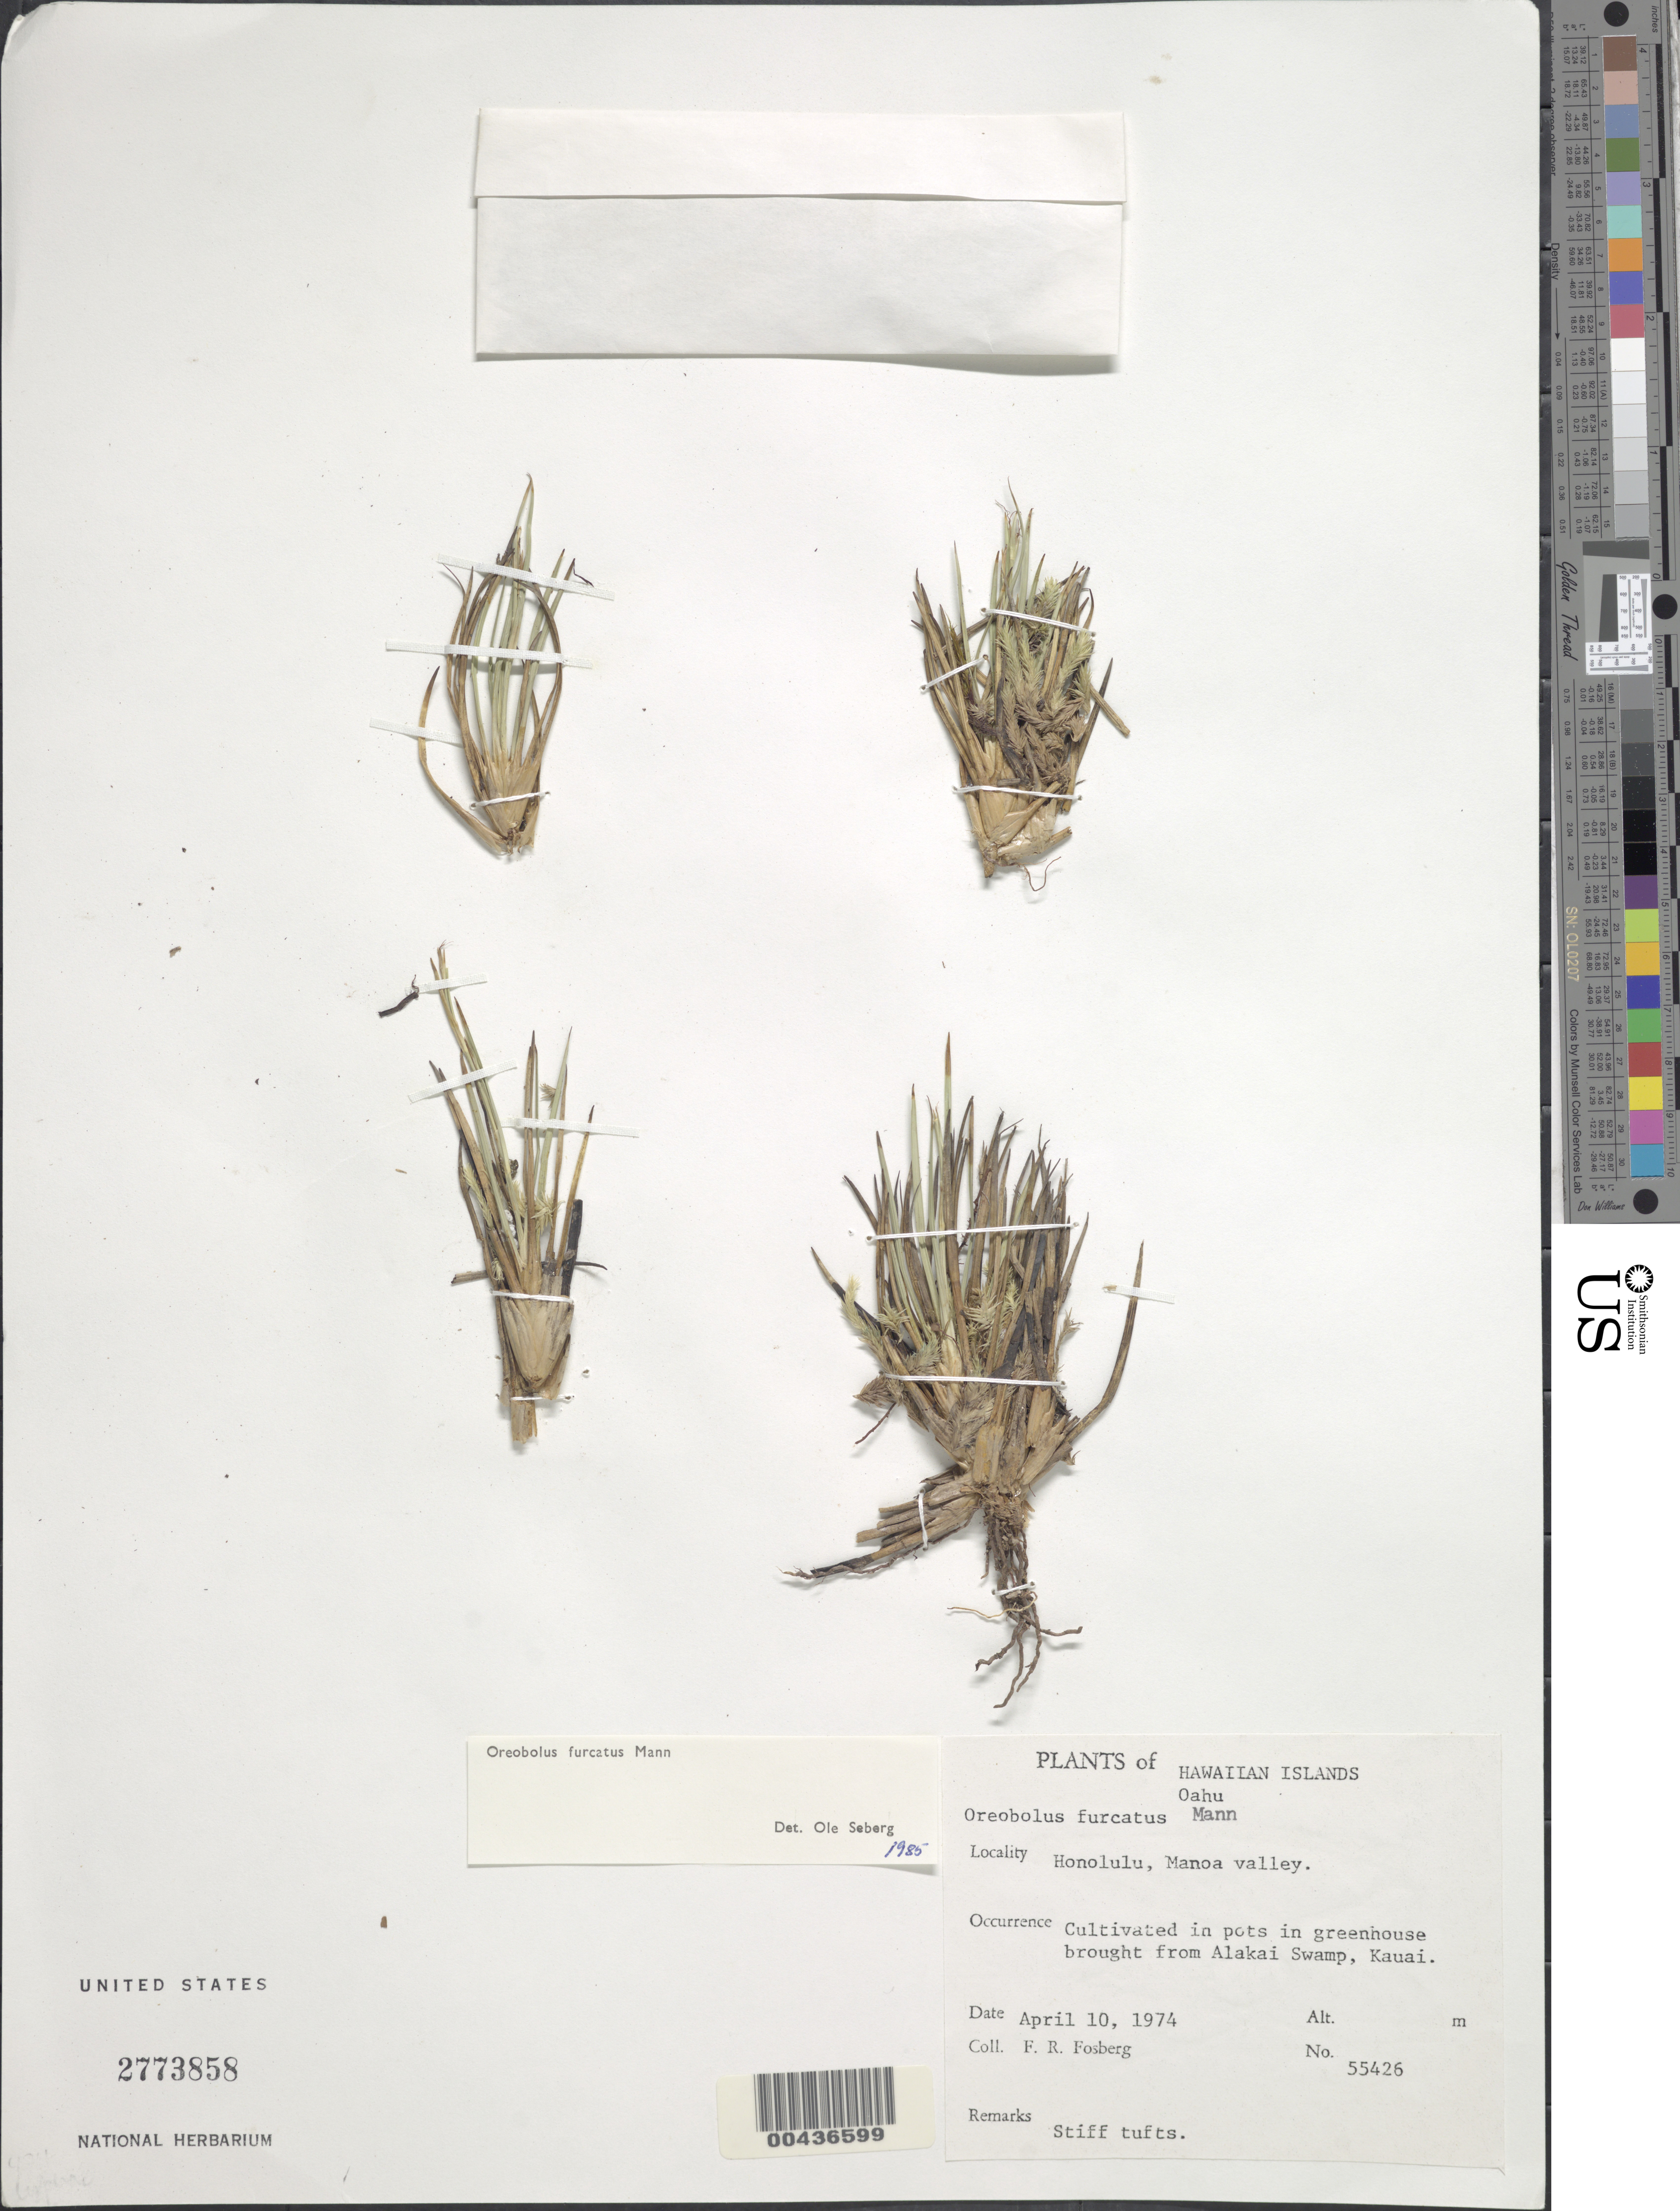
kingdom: Plantae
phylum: Tracheophyta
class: Liliopsida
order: Poales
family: Cyperaceae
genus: Oreobolus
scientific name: Oreobolus furcatus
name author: H. Mann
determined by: Seberg, O.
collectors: F. R. Fosberg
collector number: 55426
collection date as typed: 10 Apr 1974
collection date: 1974-04-10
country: United States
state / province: Hawaii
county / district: Honolulu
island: Oahu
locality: Honolulu, Manoa Valley (brought from Alakai Swamp, Kauai)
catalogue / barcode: US 2773858